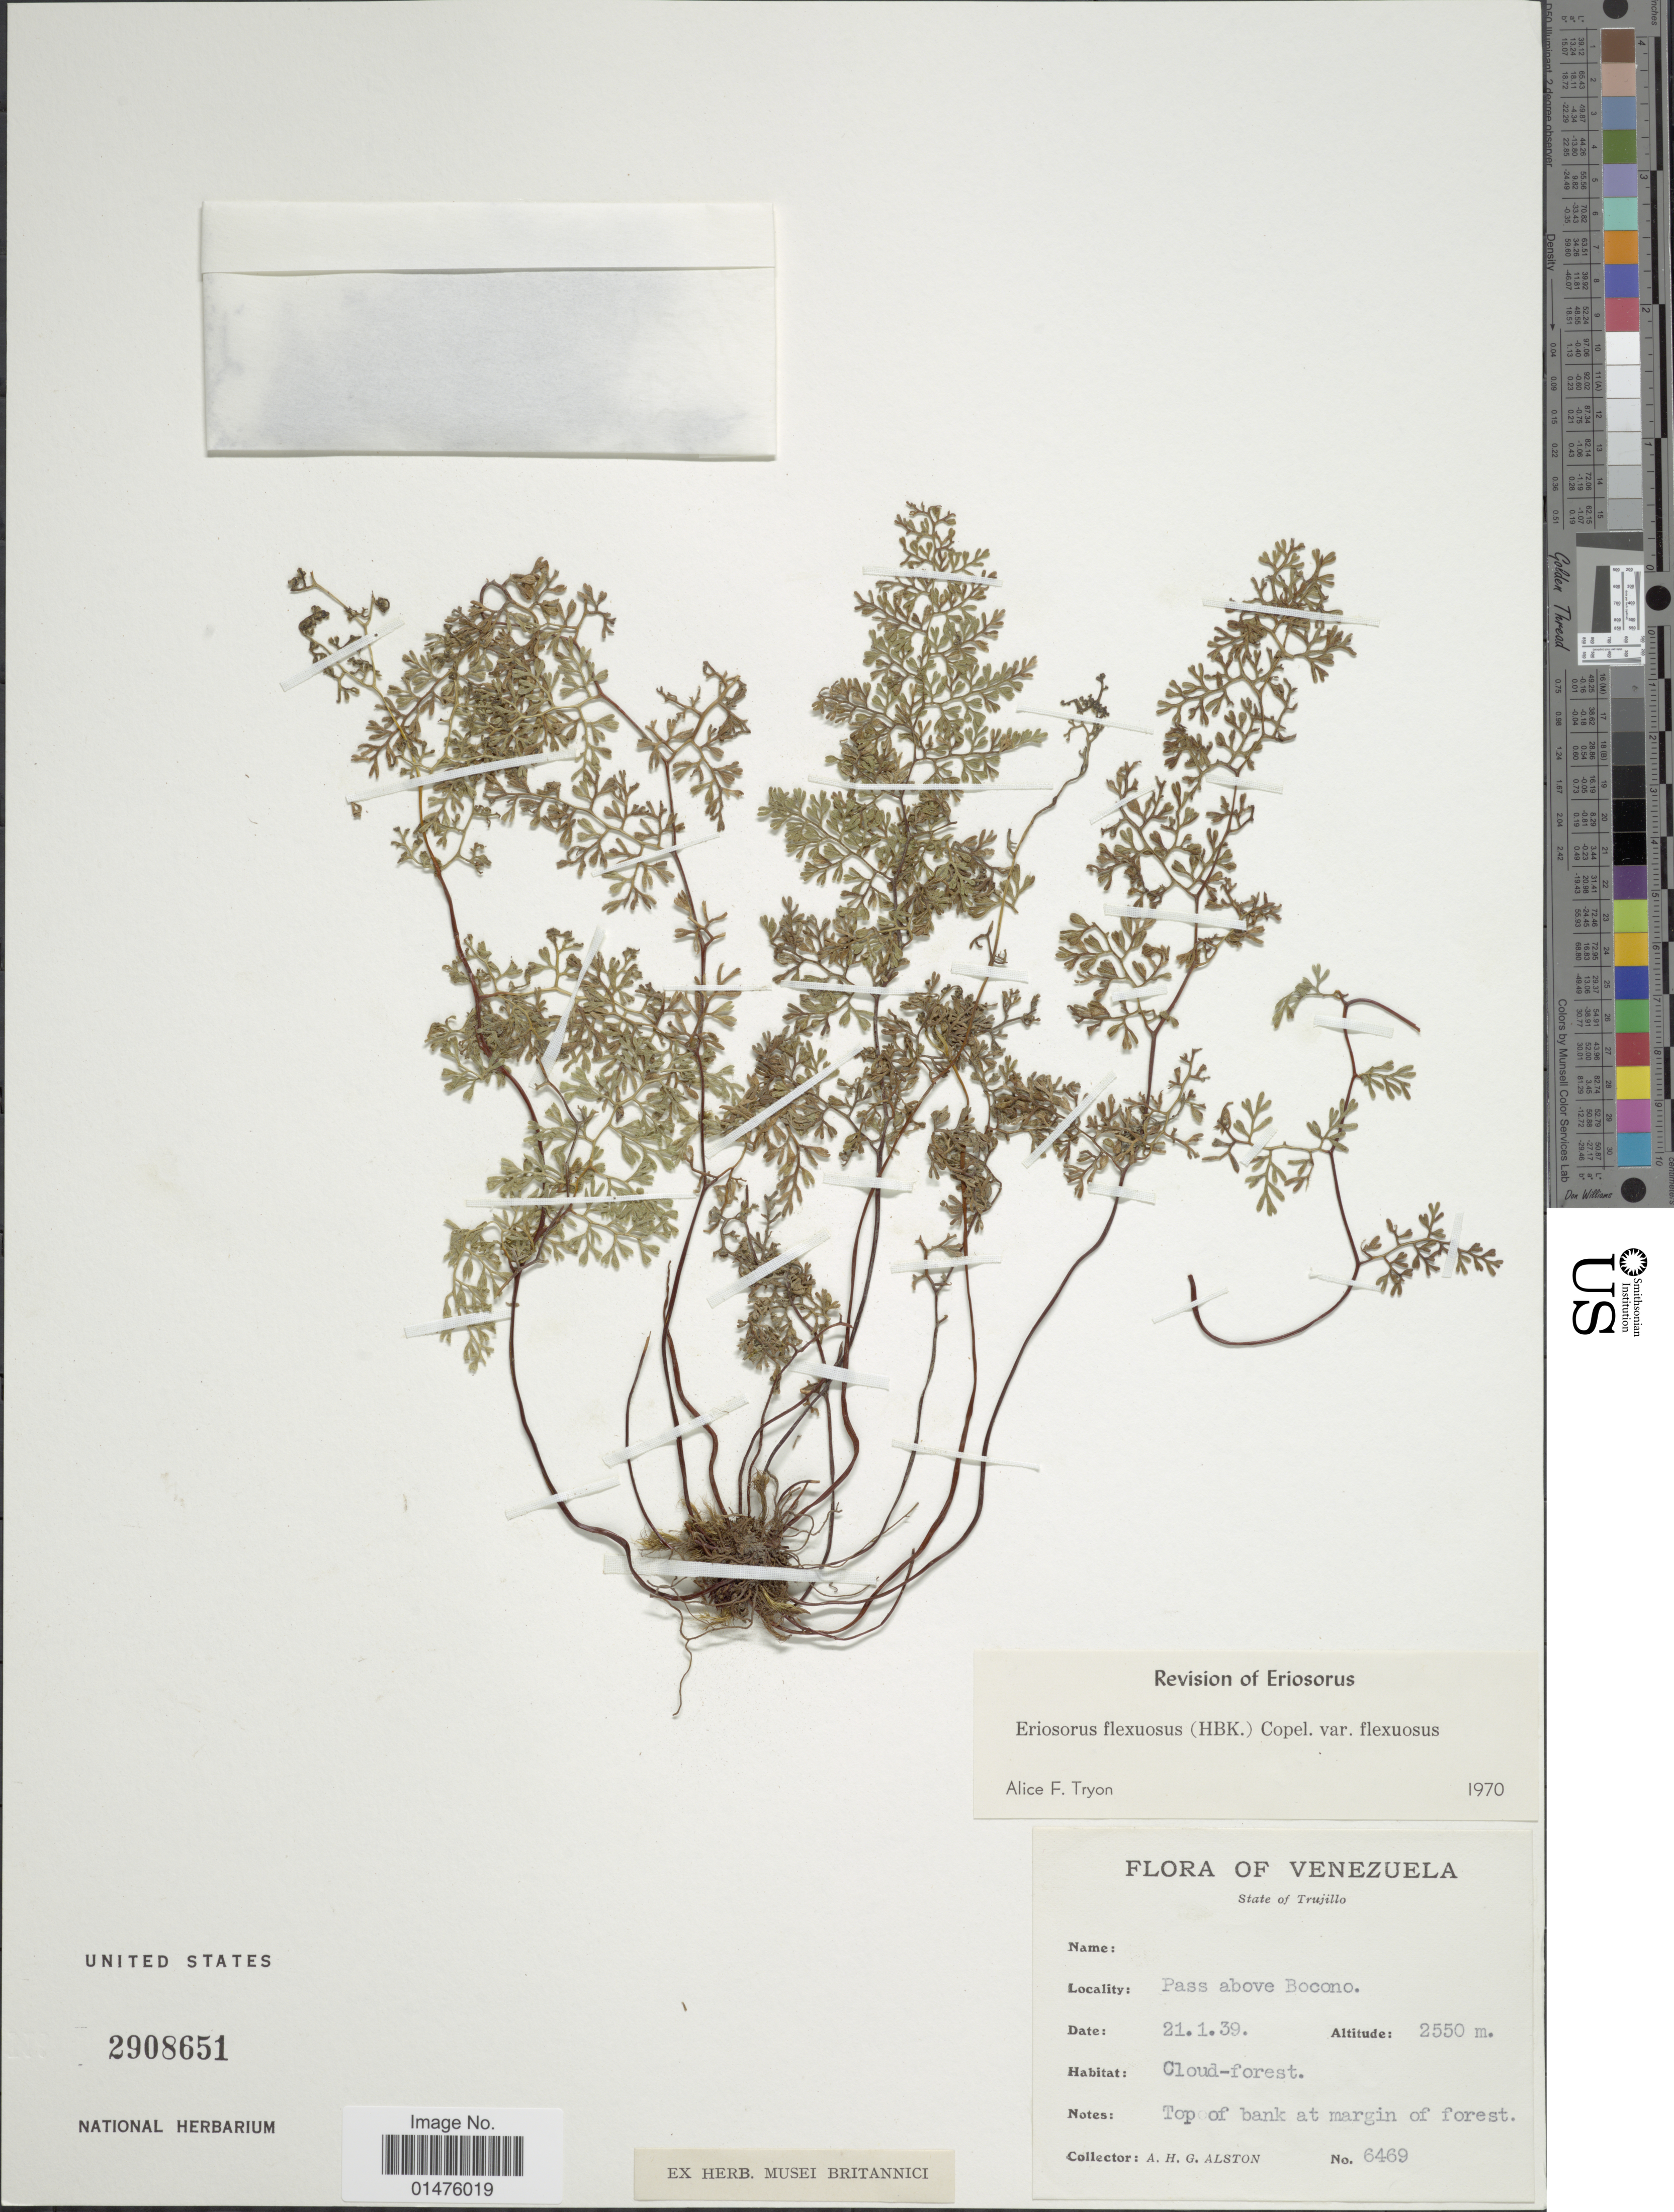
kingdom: Plantae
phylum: Tracheophyta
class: Polypodiopsida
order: Polypodiales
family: Pteridaceae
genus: Jamesonia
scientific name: Jamesonia flexuosa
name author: (Humb. & Bonpl.) Christenh.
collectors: A. H. Alston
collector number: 6469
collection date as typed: Transcribed d/m/y: 21/1/39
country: Venezuela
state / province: Trujillo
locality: Pass above Bocono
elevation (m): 2550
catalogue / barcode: US 2908651